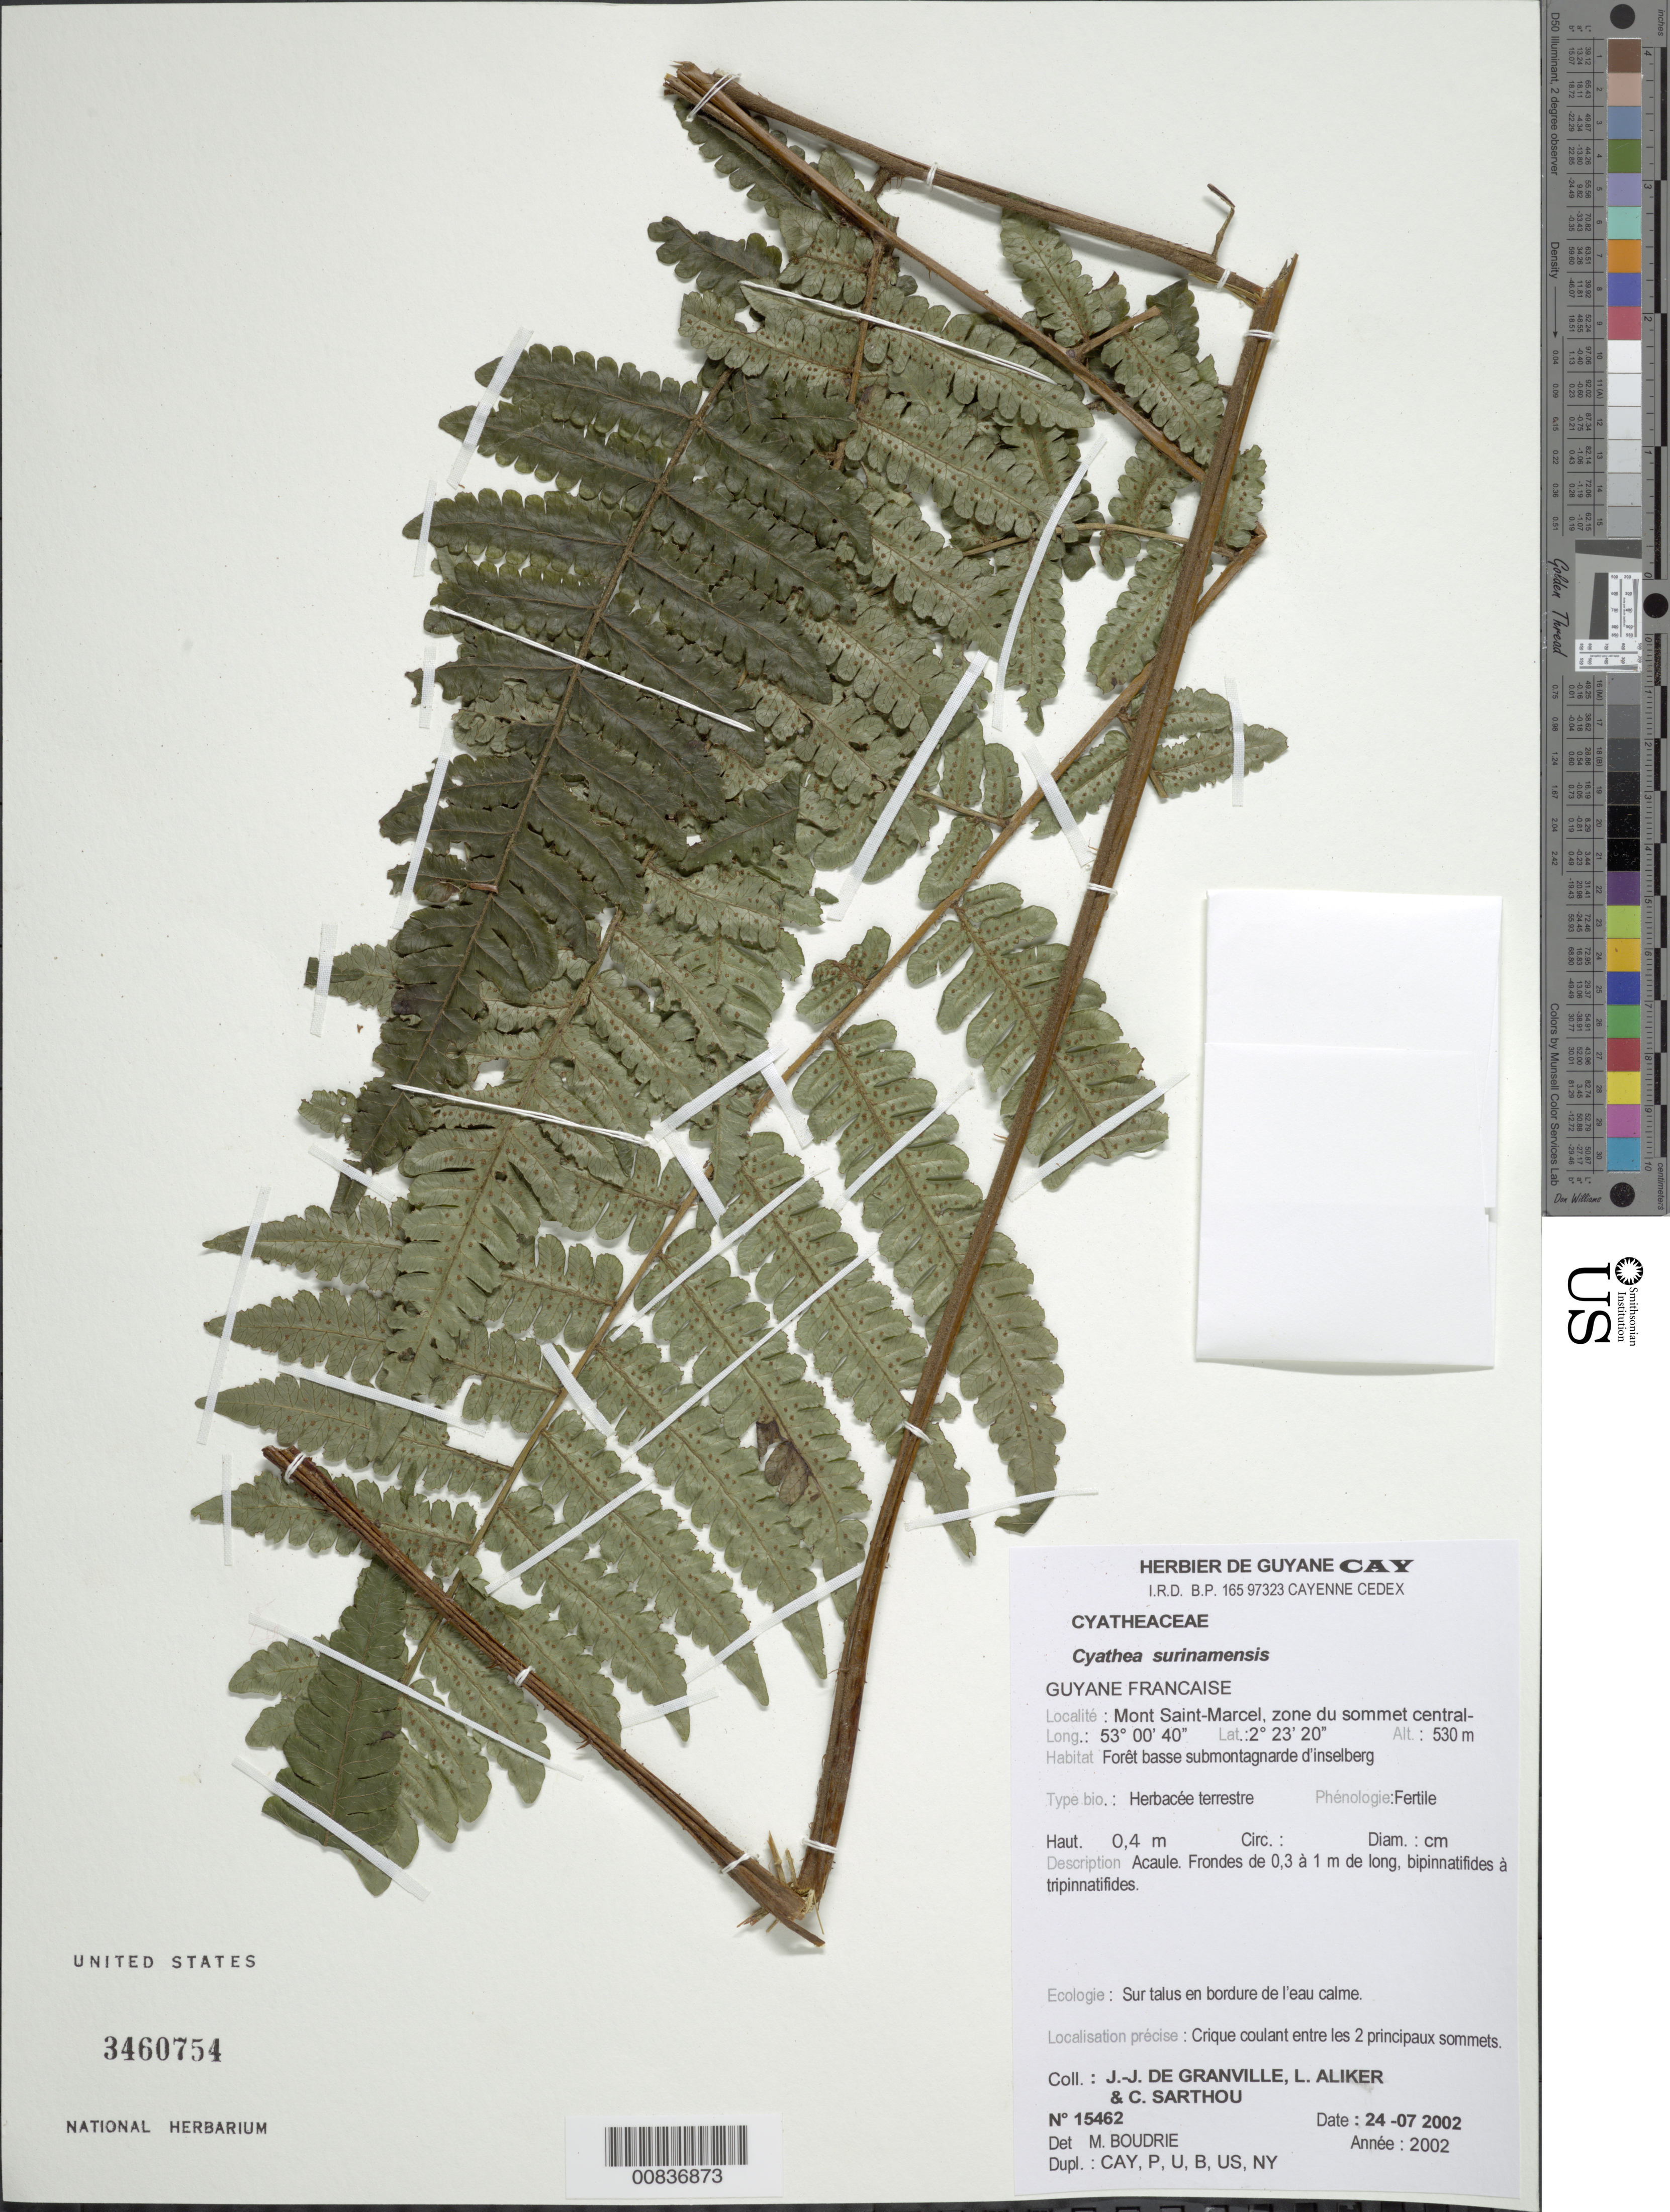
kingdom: Plantae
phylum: Tracheophyta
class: Polypodiopsida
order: Cyatheales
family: Cyatheaceae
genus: Cyathea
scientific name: Cyathea surinamensis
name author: (Miq.) Domin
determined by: Boudrie, M.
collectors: J.-J. de Granville, L. Aliker & C. Sarthou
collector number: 15462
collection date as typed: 24-Jul-02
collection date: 2002-07-24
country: French Guiana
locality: Mont Saint-Marcel, zone du sommet central, Bassin de l'Yaloupi. Crique coulant entre les 2 principaux sommets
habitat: Forêt basse submontagnarde d'inselberg. Sur talus en bordure de l'eau calme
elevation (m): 530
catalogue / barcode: US 3460754